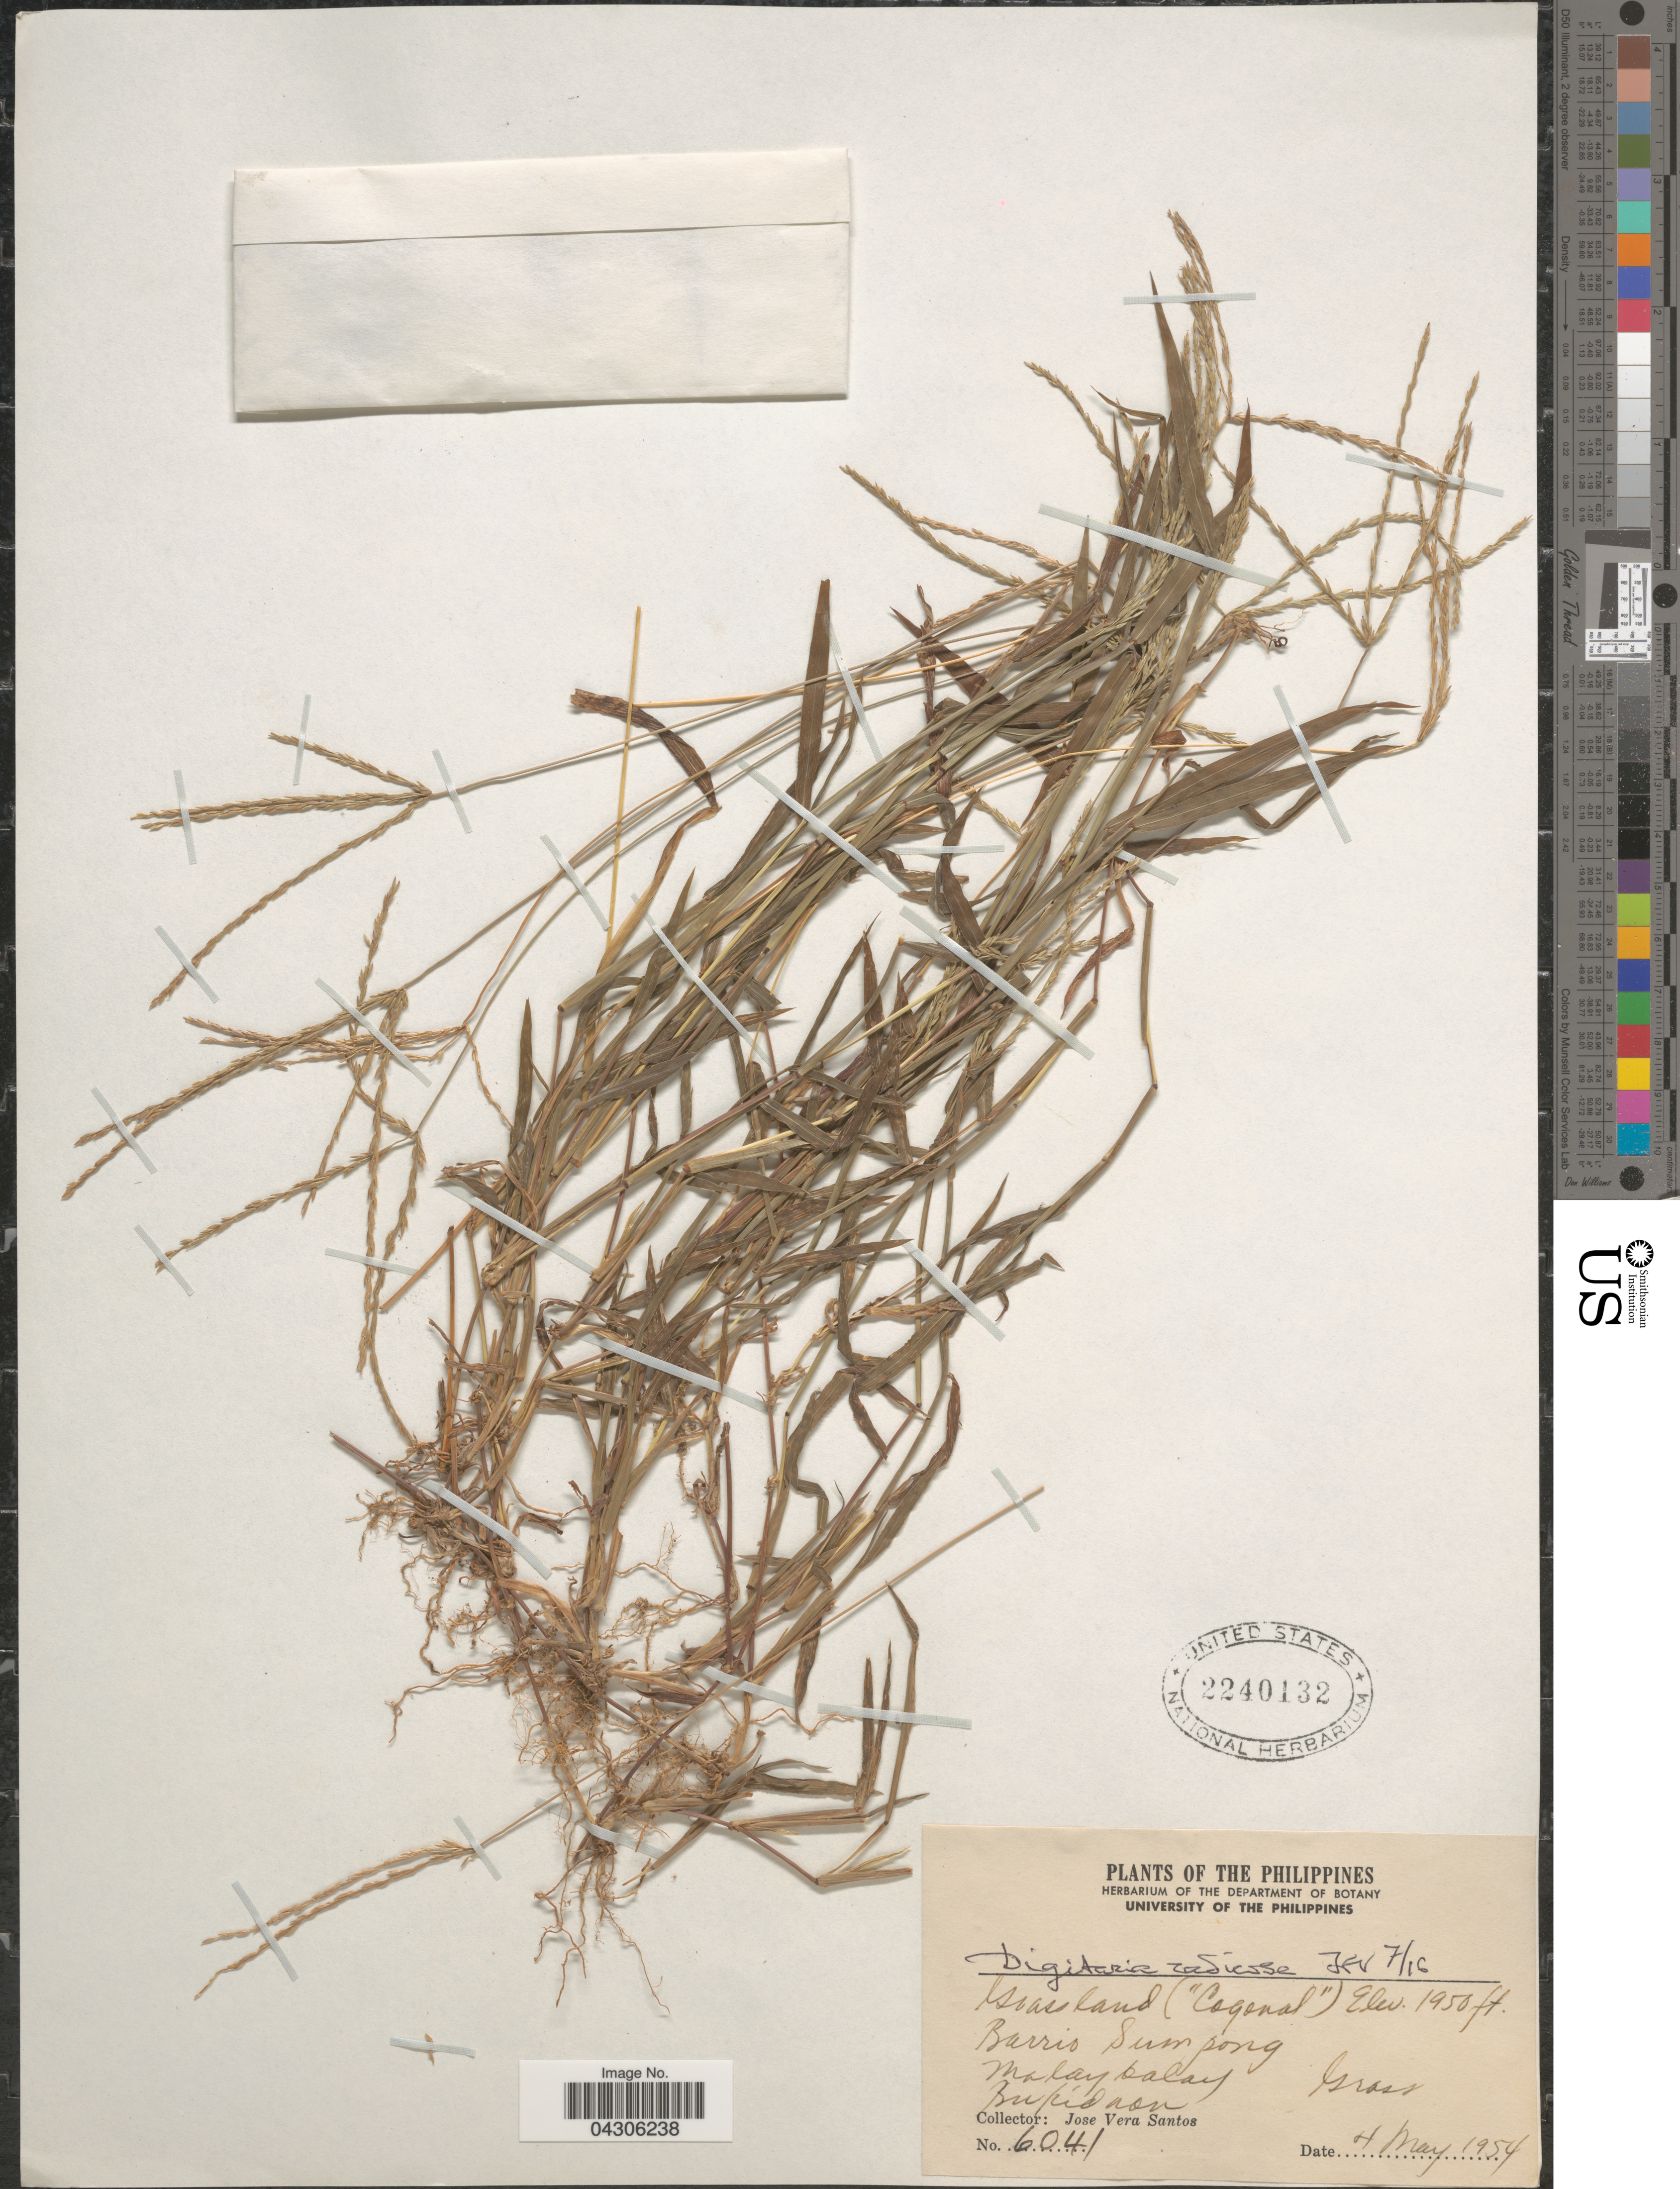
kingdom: Plantae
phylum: Tracheophyta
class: Liliopsida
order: Poales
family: Poaceae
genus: Digitaria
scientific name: Digitaria radicosa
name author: (J. Presl) Miq.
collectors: J. Vera Santos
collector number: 6041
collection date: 1954-05-04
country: Philippines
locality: Barrio Sumpong. Malaybalay. Bukidnon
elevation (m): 594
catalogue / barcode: US 2240132